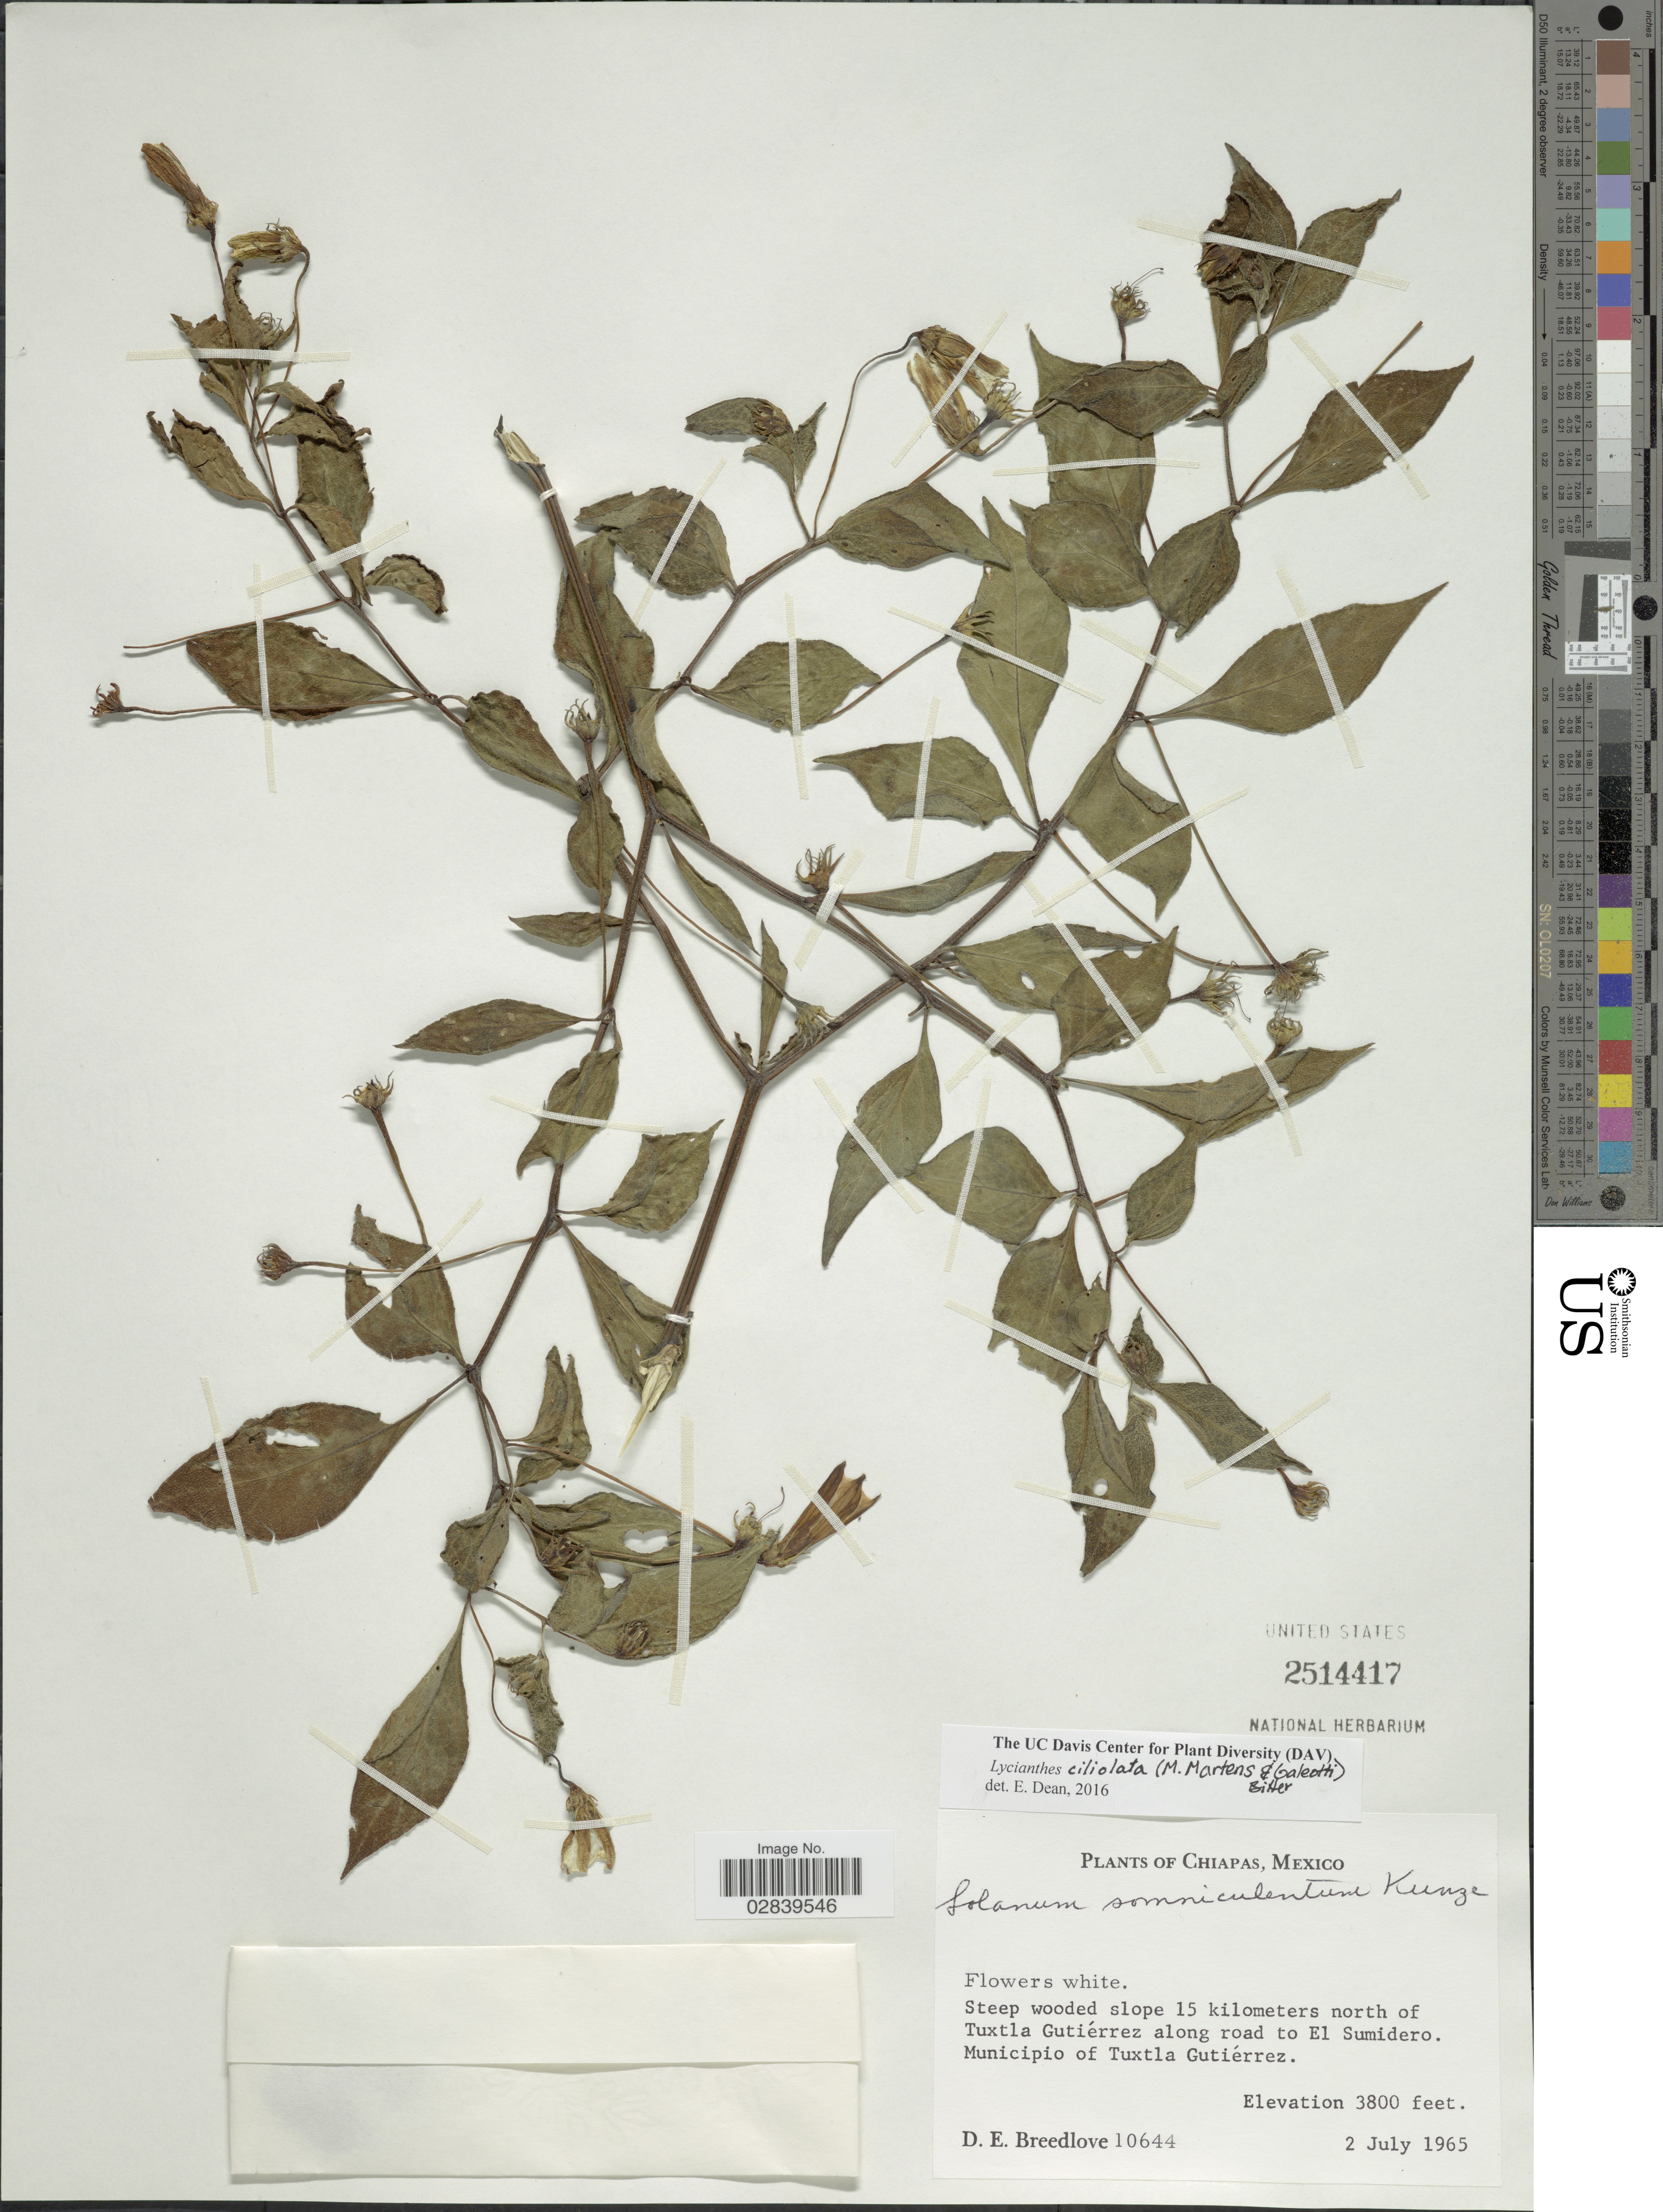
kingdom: Plantae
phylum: Tracheophyta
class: Magnoliopsida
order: Solanales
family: Solanaceae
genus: Lycianthes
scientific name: Lycianthes ciliolata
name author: (M. Martens & Galeotti) Bitter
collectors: D. E. Breedlove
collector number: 10644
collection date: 1965-07-02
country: Mexico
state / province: Chiapas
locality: Steep wooded slope 15 kilometers north of Tuxtla Gutiérrez along road to El Sumidero. Municipio of Tuxtla Gutiérrez.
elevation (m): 1158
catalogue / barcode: US 2514417